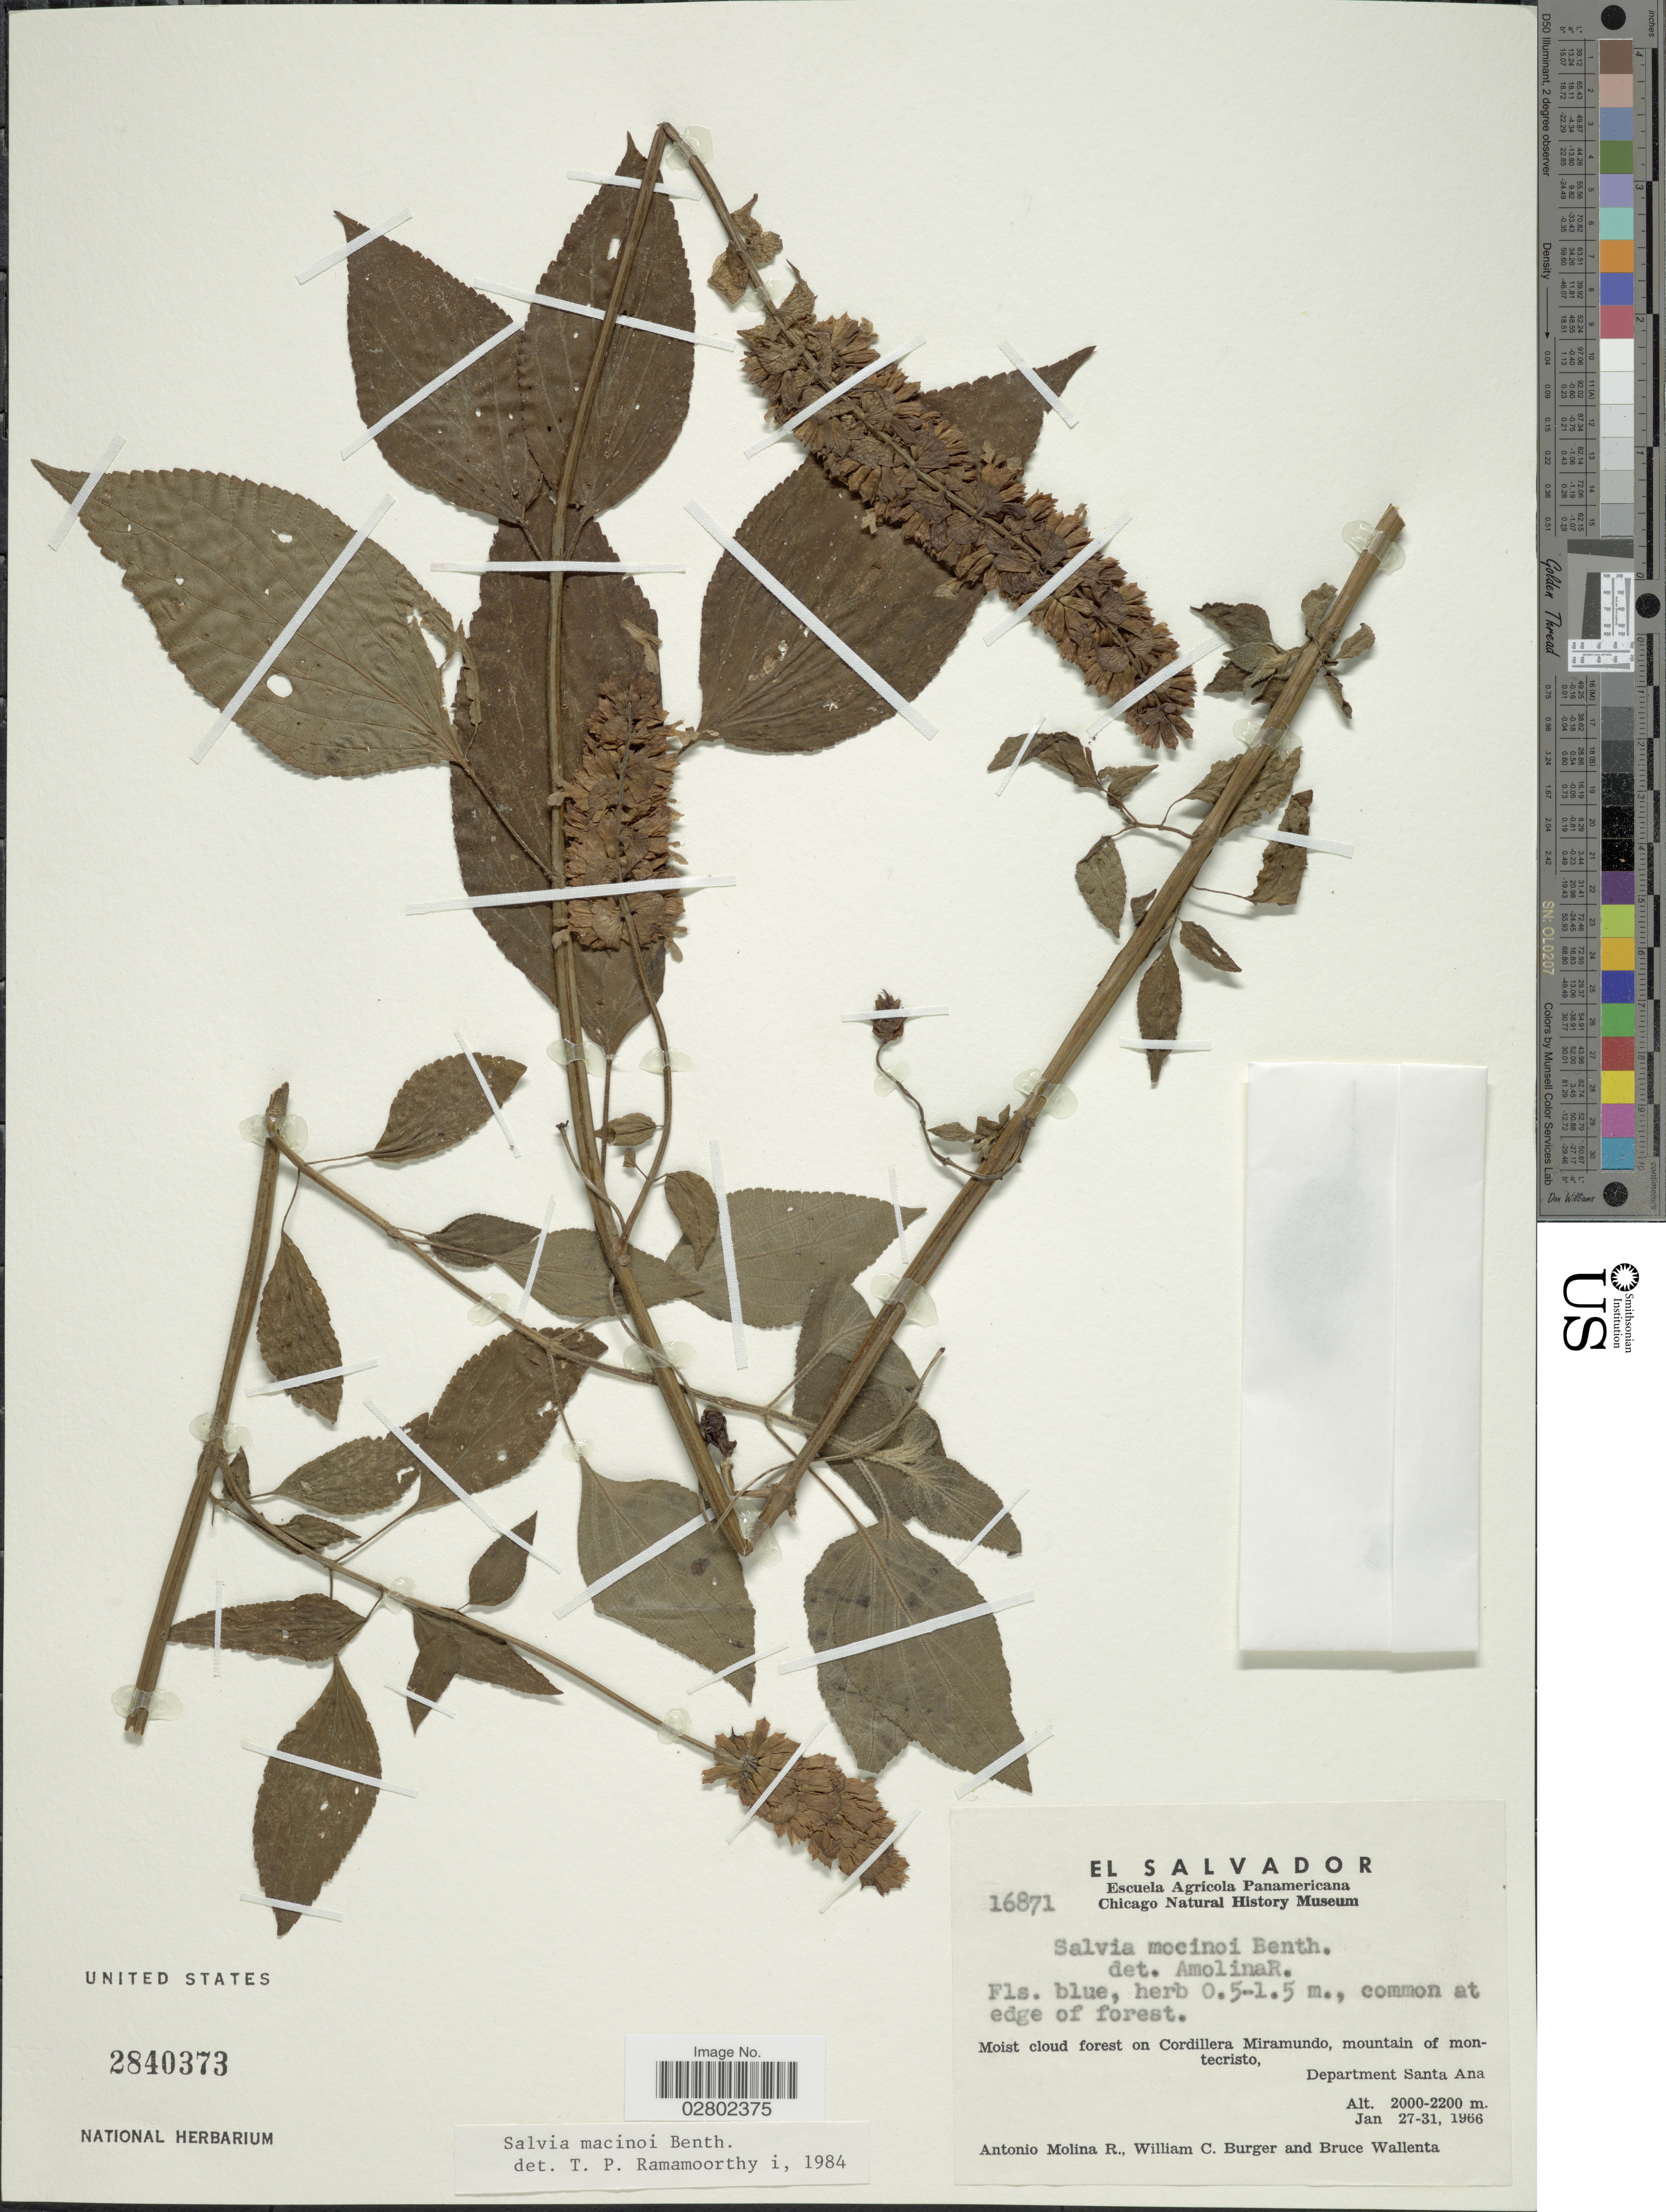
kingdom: Plantae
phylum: Tracheophyta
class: Magnoliopsida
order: Lamiales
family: Lamiaceae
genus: Salvia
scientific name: Salvia mocinoi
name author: Benth.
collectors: A. Molina R., W. Burger & B. Wallenta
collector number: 16871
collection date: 1966-01-27/1966-01-31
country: El Salvador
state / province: Santa Ana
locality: Moist cloud forest on Cordillera Miramundo, mountain of montecristo, Department Santa Ana.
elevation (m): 2000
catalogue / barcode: US 2840373